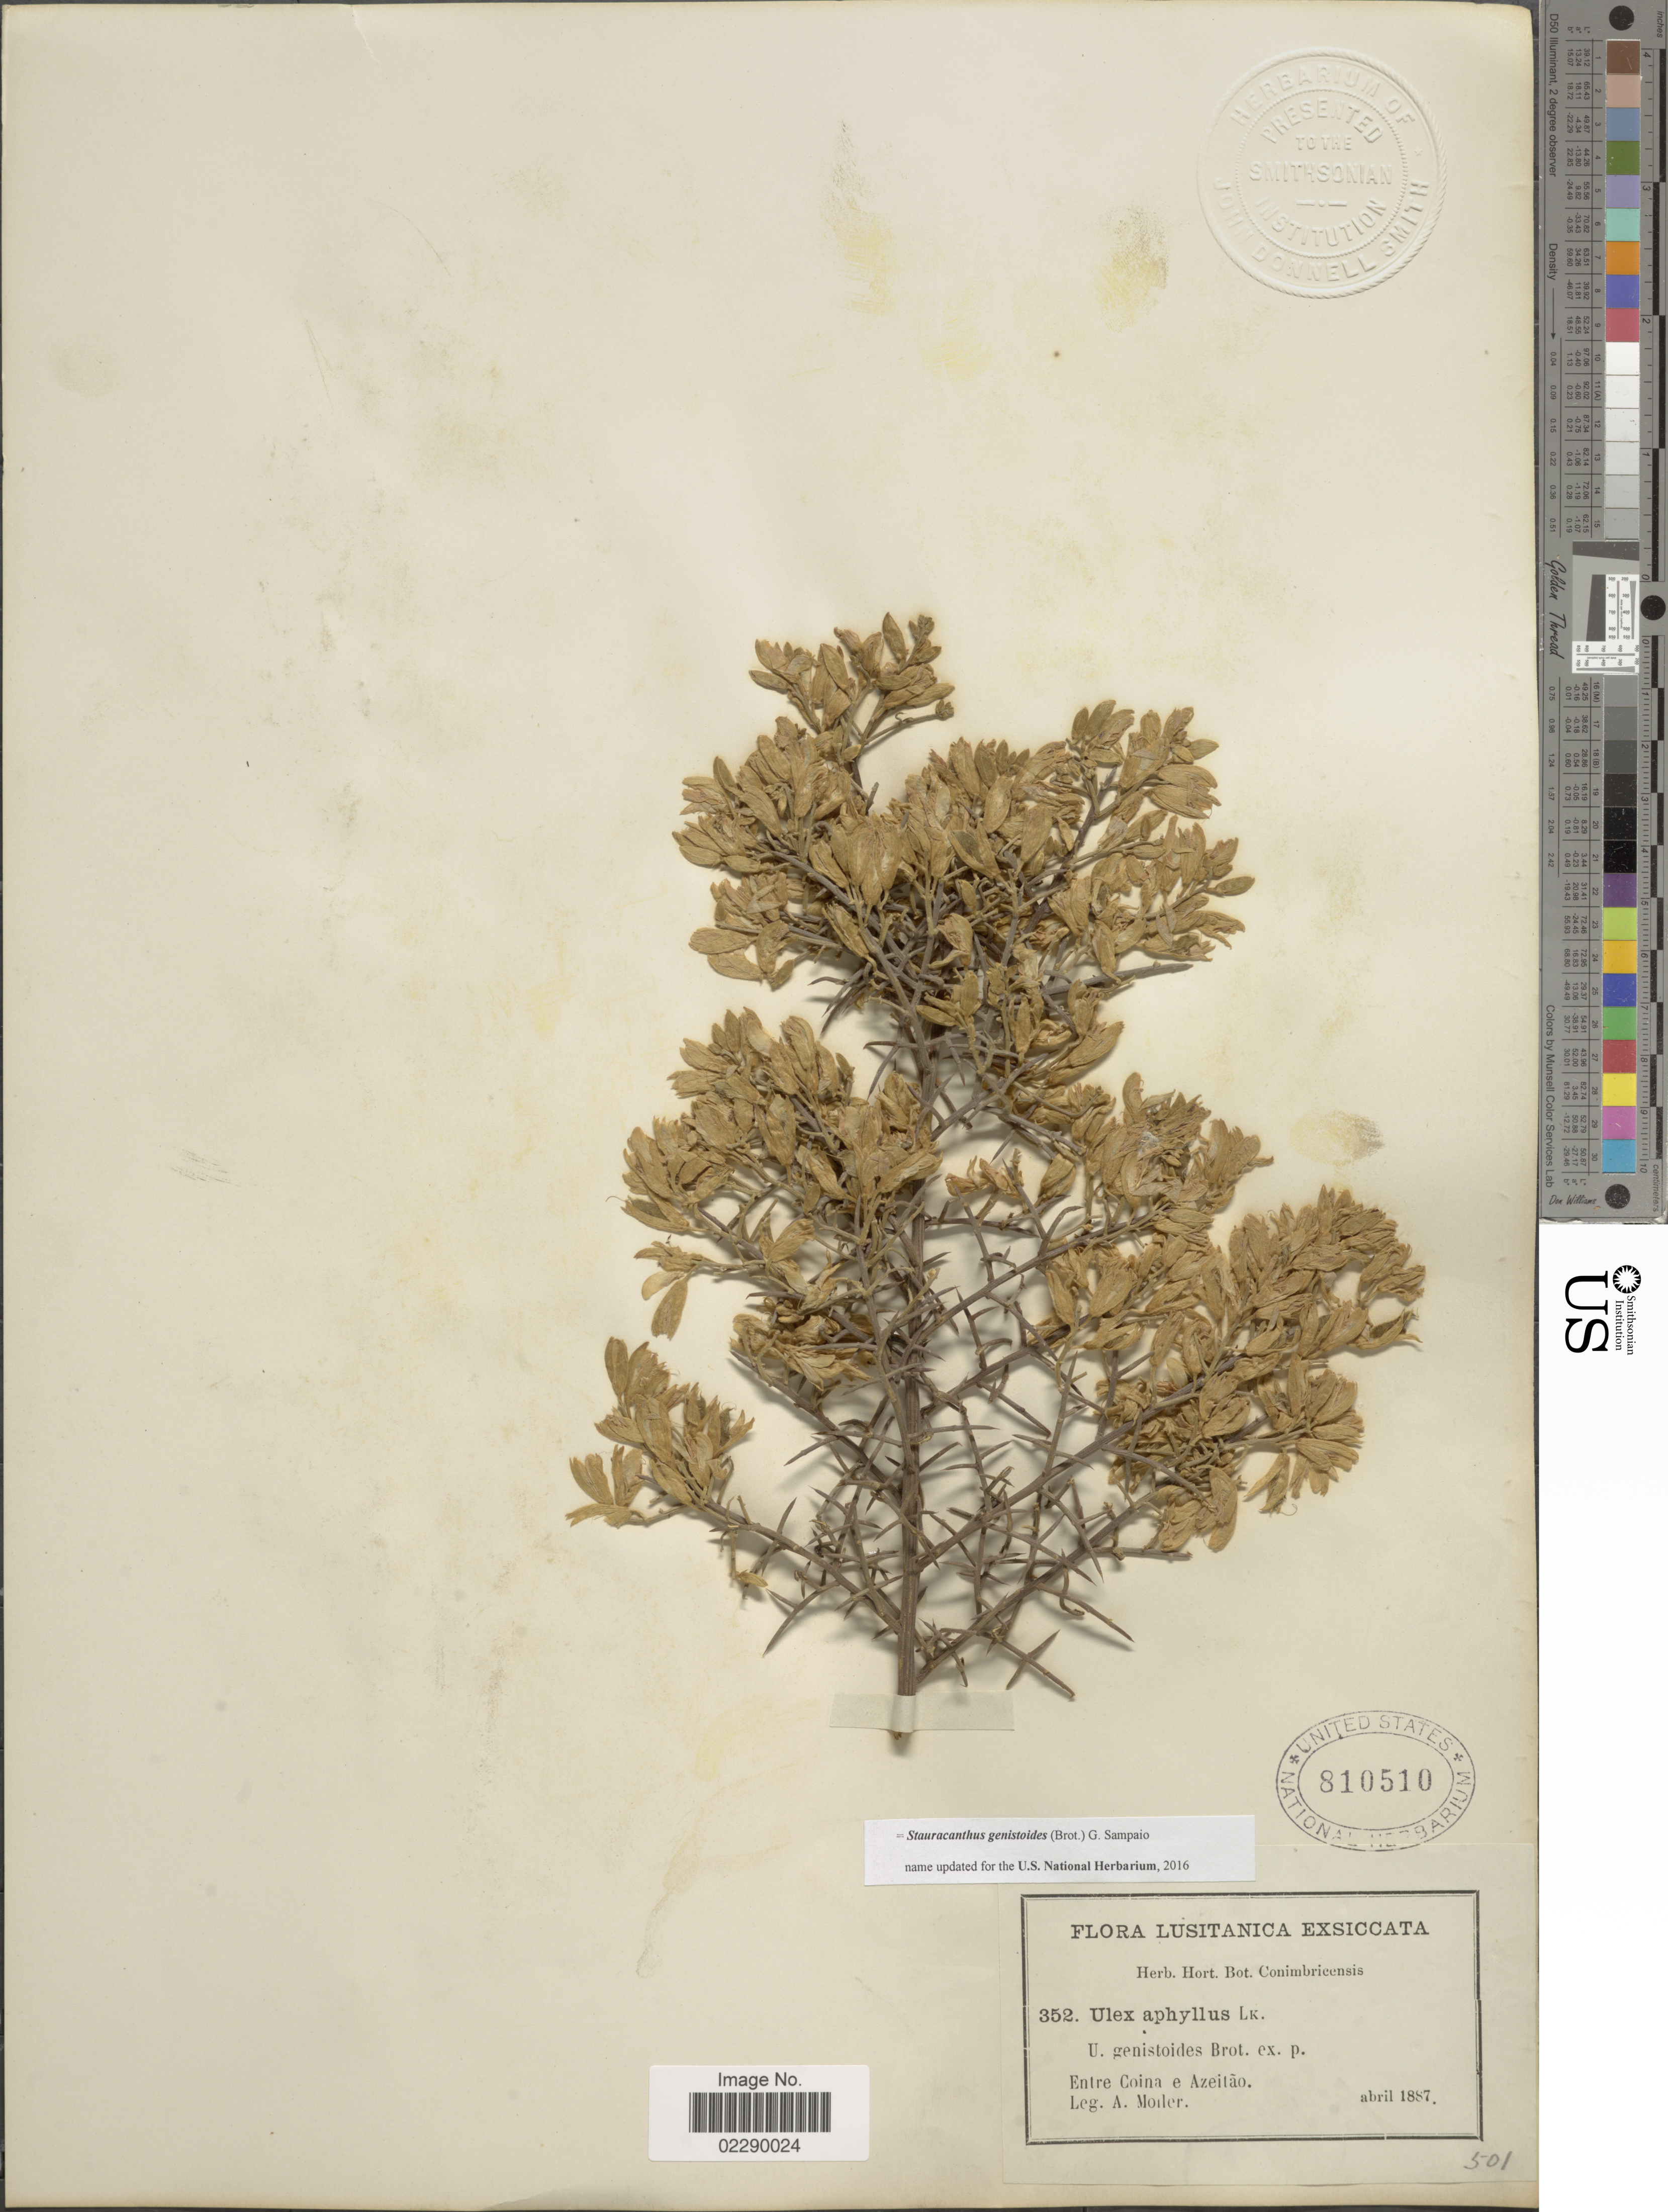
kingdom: Plantae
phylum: Tracheophyta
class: Magnoliopsida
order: Fabales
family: Fabaceae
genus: Stauracanthus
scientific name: Stauracanthus genistoides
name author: (Brot.) Samp.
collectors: A. Moiler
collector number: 352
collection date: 1887-04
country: Portugal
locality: Lusitanica. Entre Coina e Azeitão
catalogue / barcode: US 810510